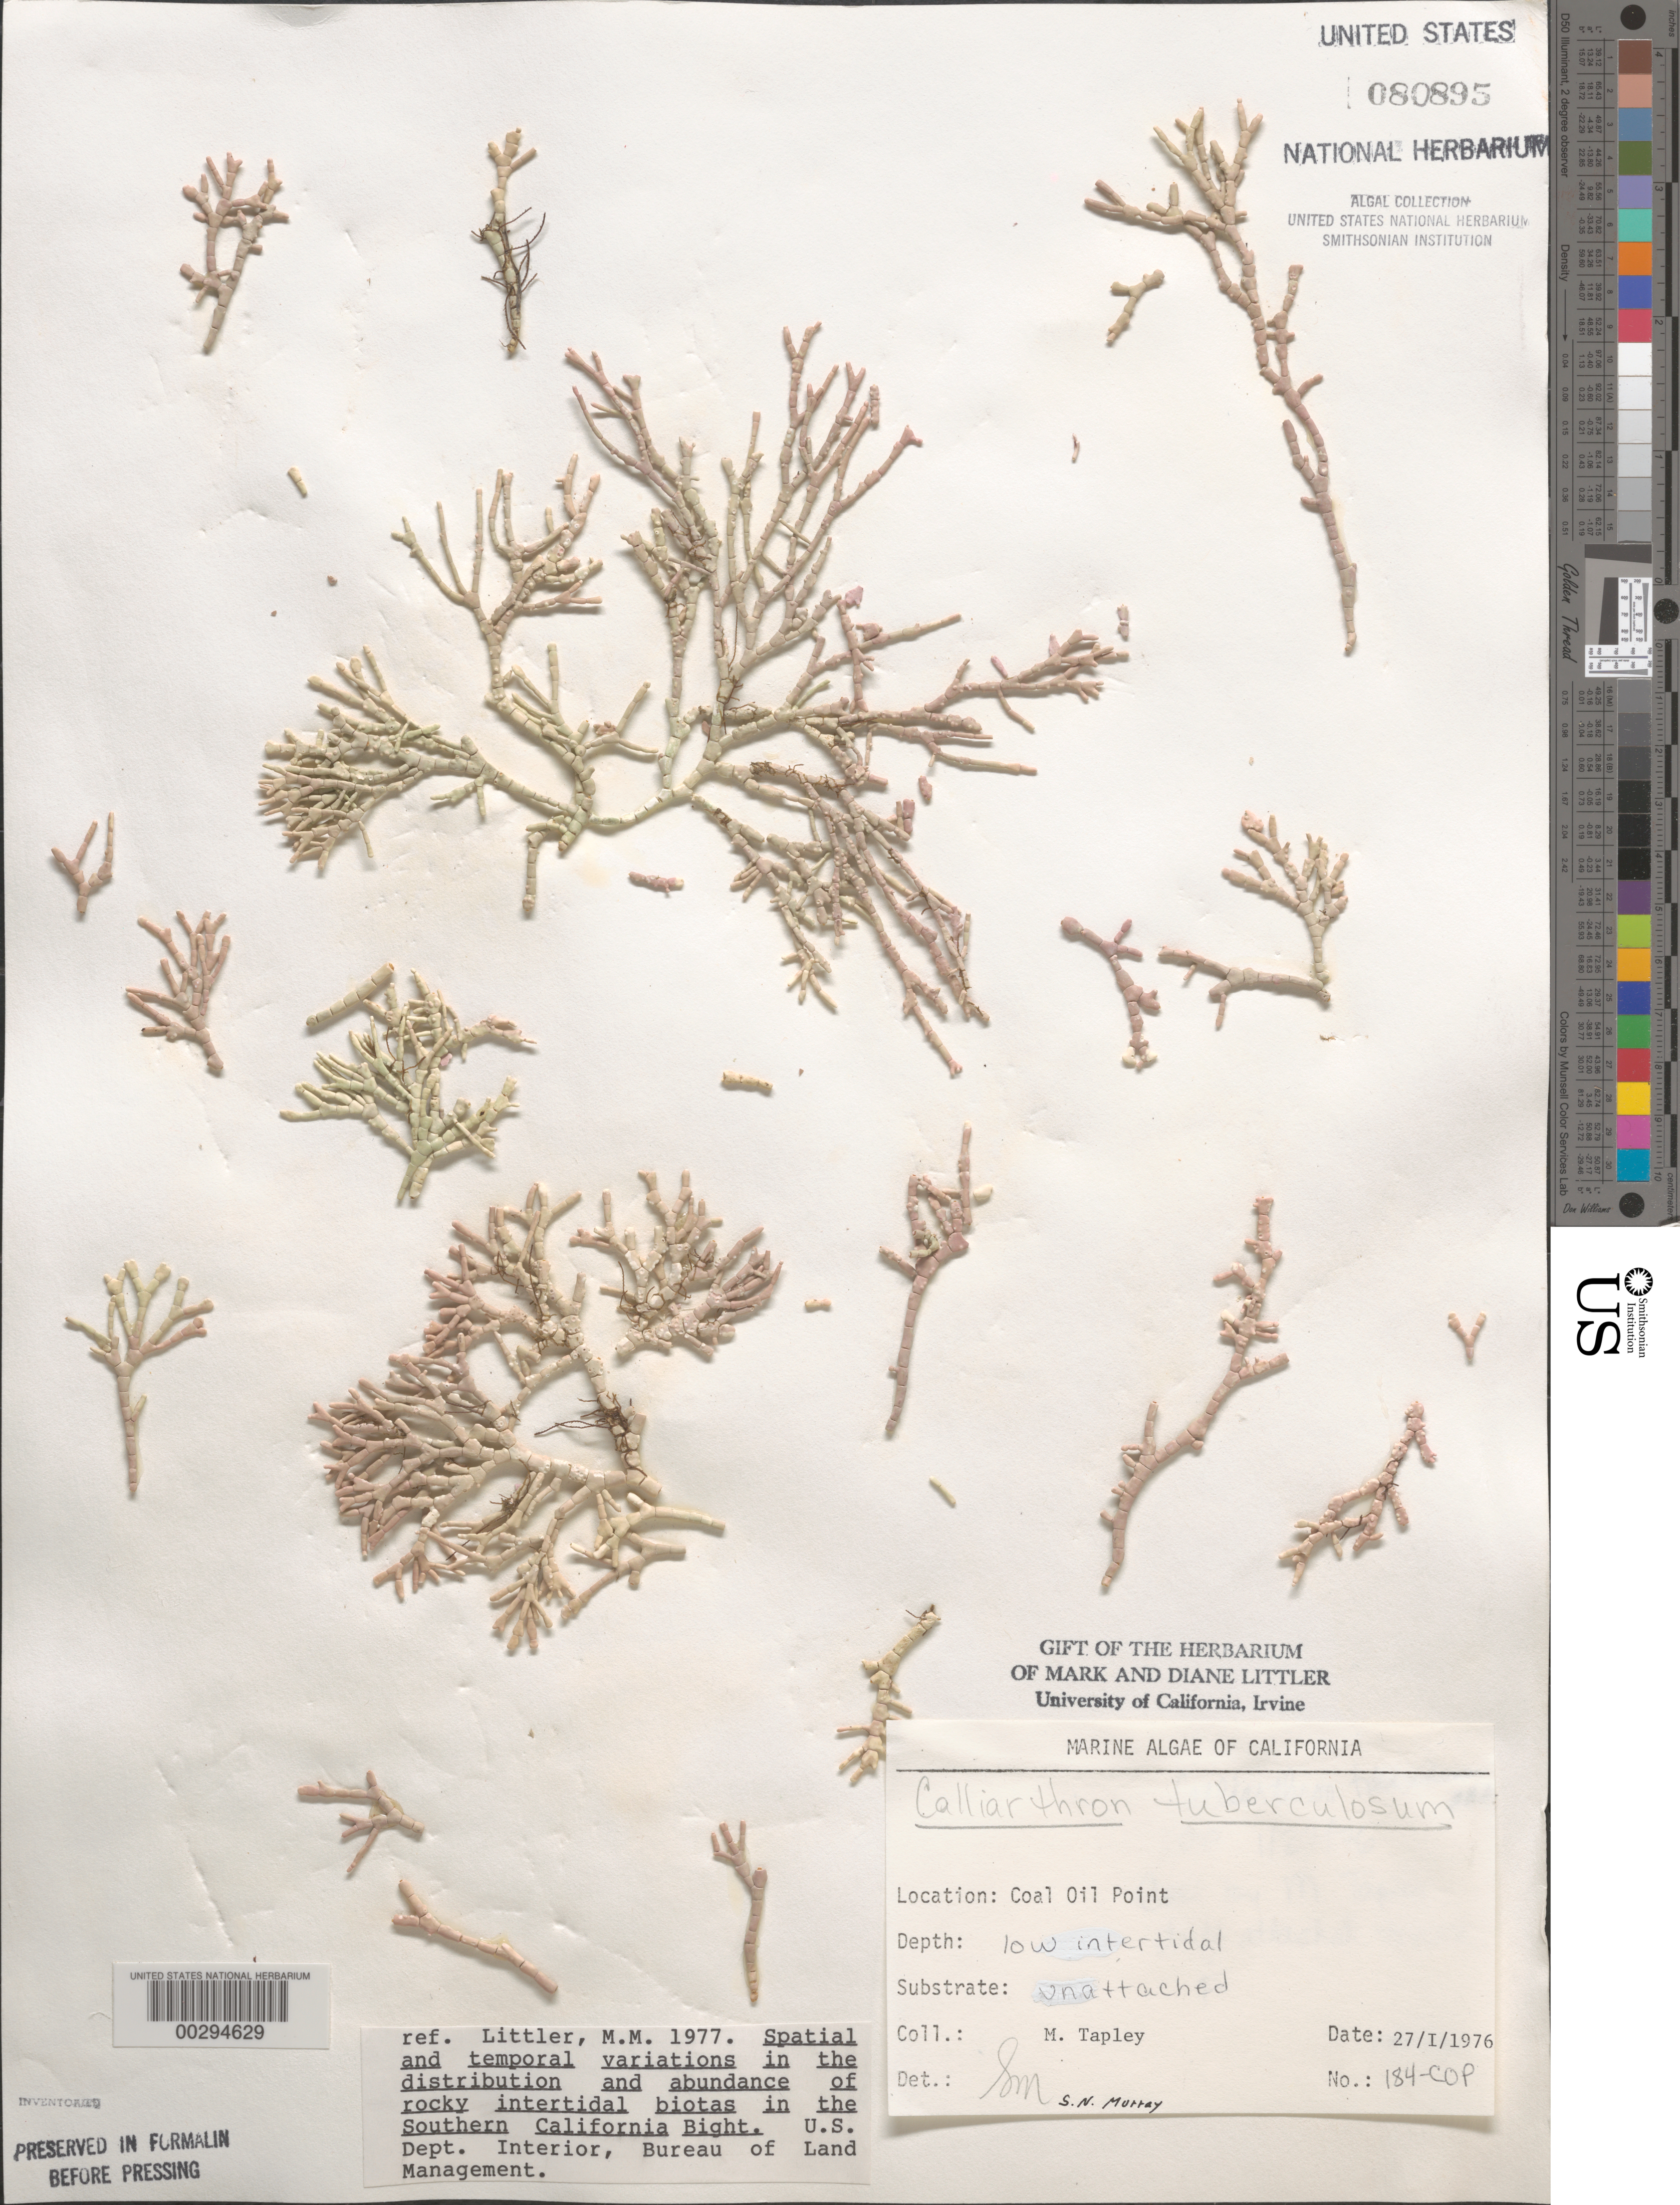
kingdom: Plantae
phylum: Rhodophyta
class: Florideophyceae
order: Corallinales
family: Corallinaceae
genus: Calliarthron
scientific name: Calliarthron tuberculosum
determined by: Murray, S. N.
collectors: M. Tapley-Vergara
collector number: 184-COP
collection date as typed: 27 Jan 1976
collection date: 1976-01-27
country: United States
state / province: California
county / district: Santa Barbara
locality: Coal Oil Point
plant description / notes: BLM-SOCALBIGHT Rocky Intertidal Survey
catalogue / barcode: US 80895